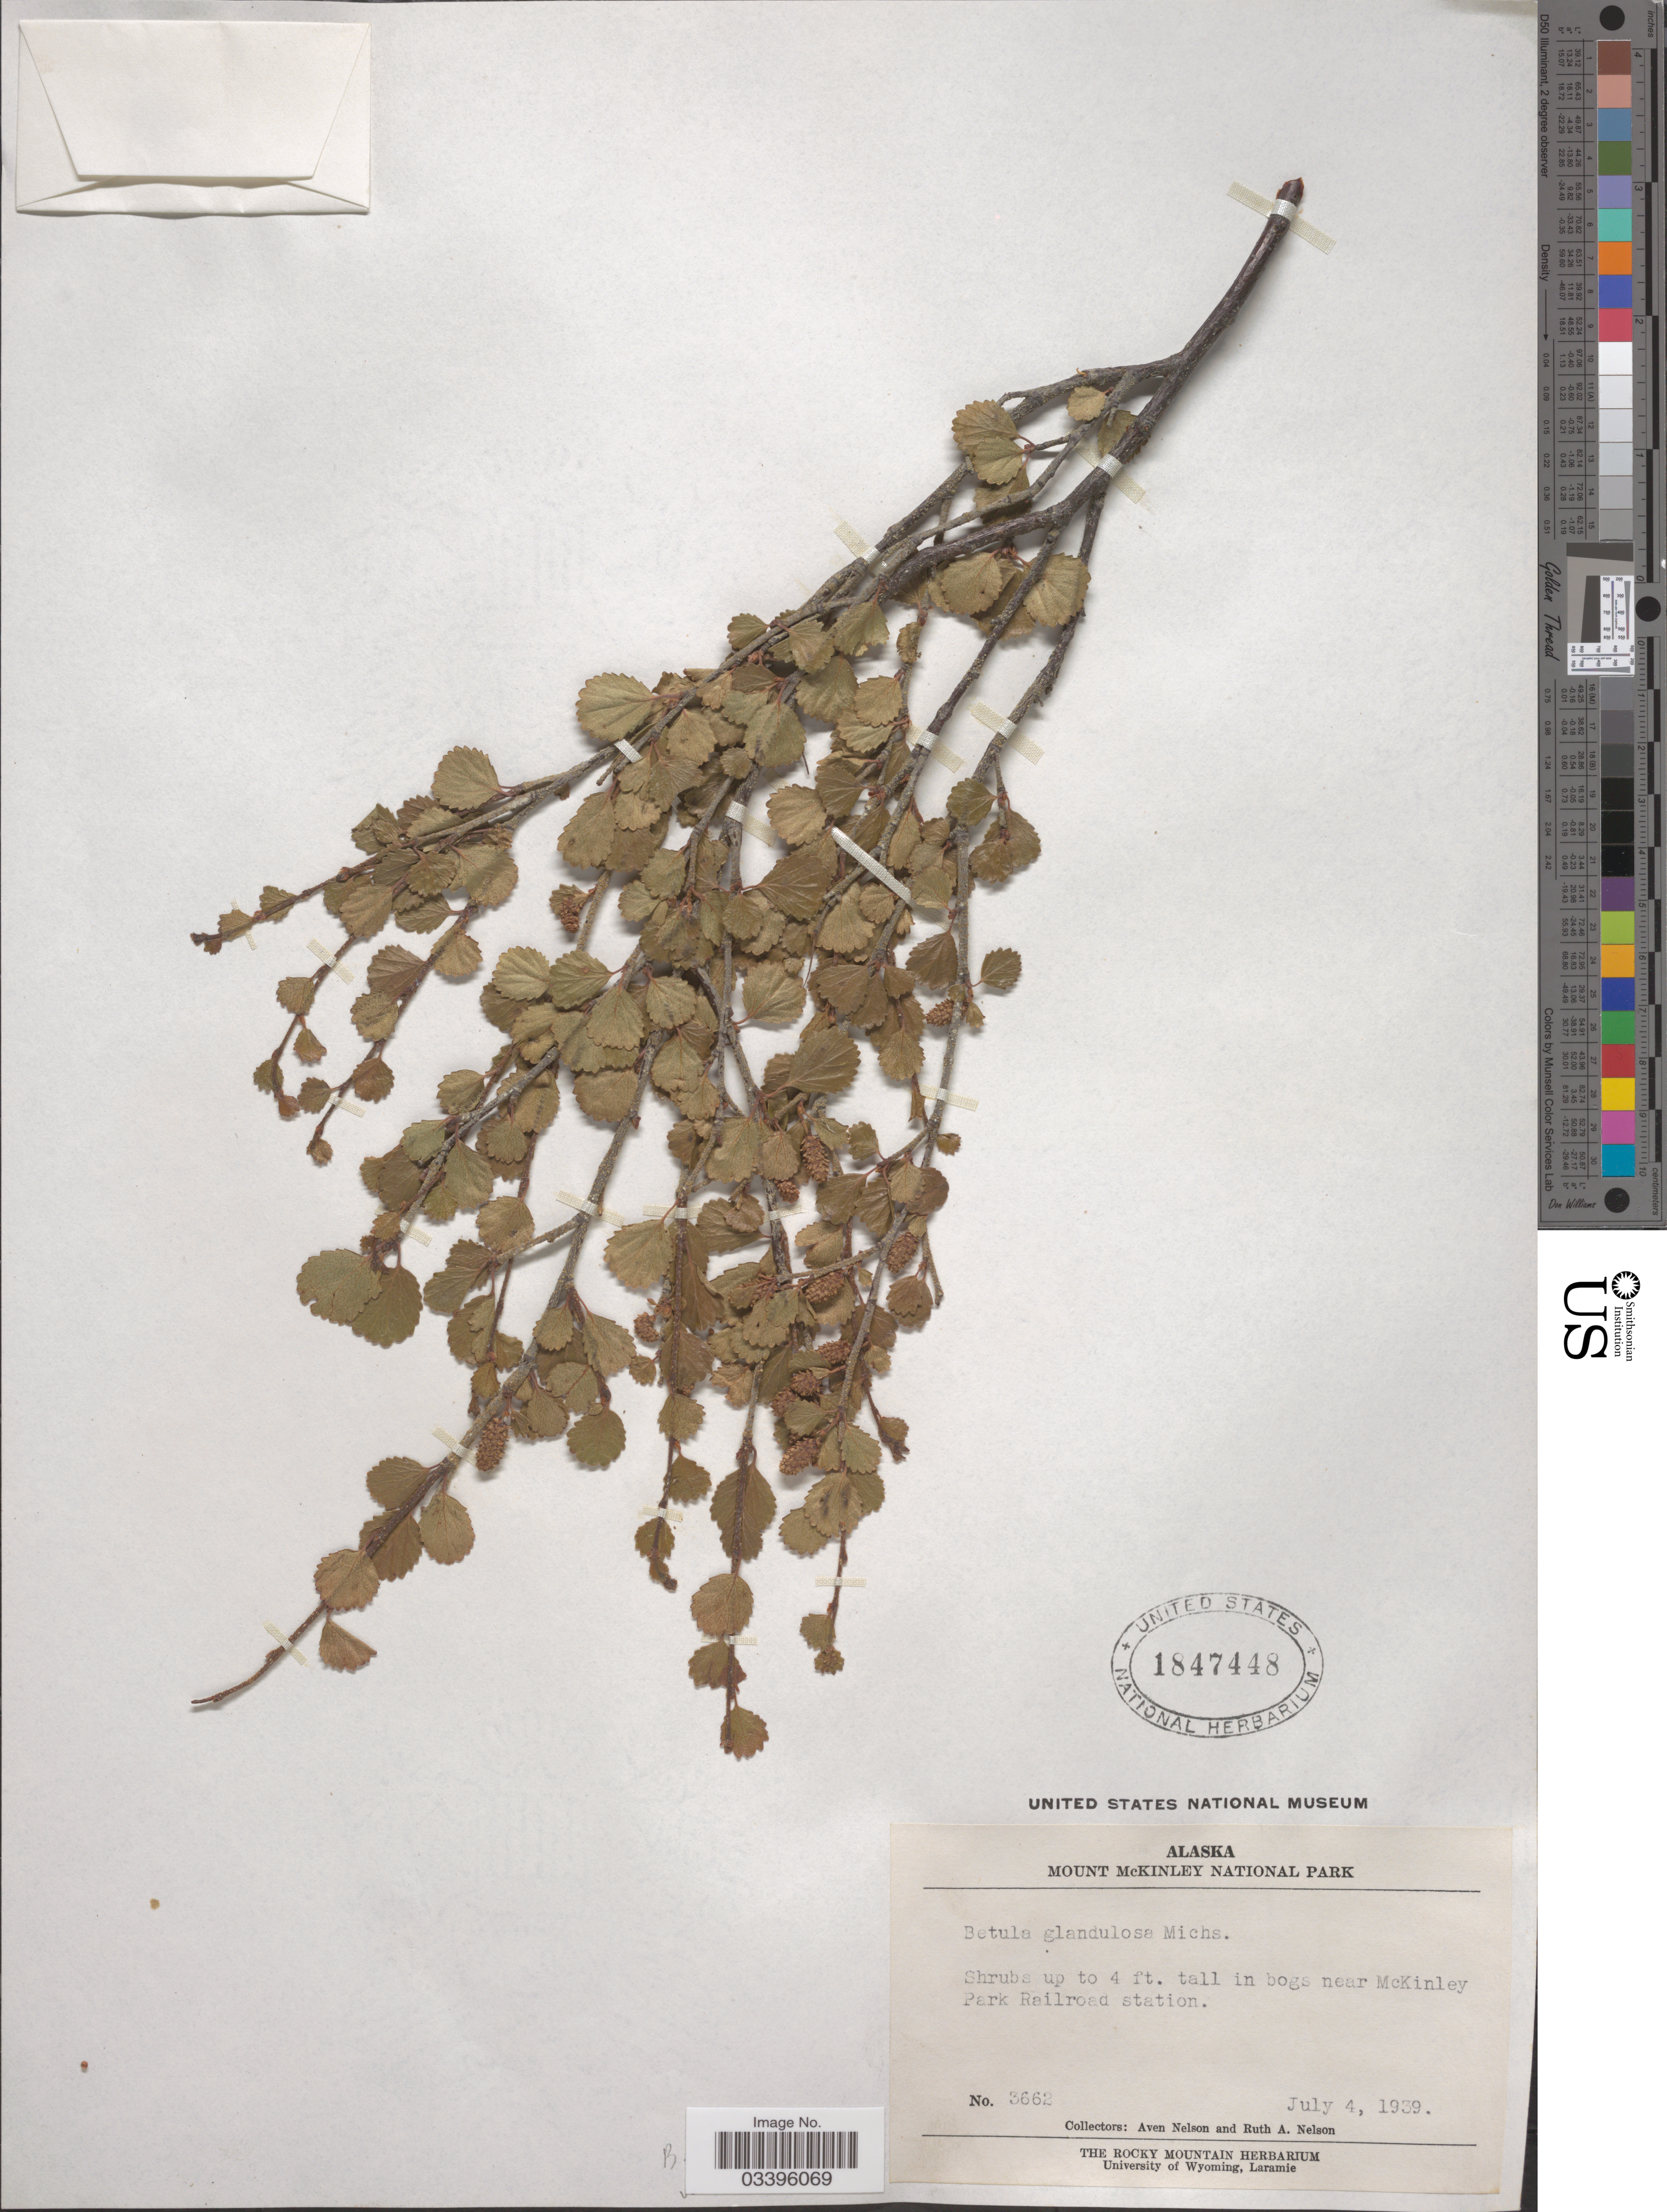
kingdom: Plantae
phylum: Tracheophyta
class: Magnoliopsida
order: Fagales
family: Betulaceae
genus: Betula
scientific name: Betula nana subsp. exilis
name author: L.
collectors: A. Nelson & R. A. Nelson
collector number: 3662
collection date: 1939-07-04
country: United States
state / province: Alaska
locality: Mount McKinley National Park, in bogs near McKinley Park Railroad station.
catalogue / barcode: US 1847448